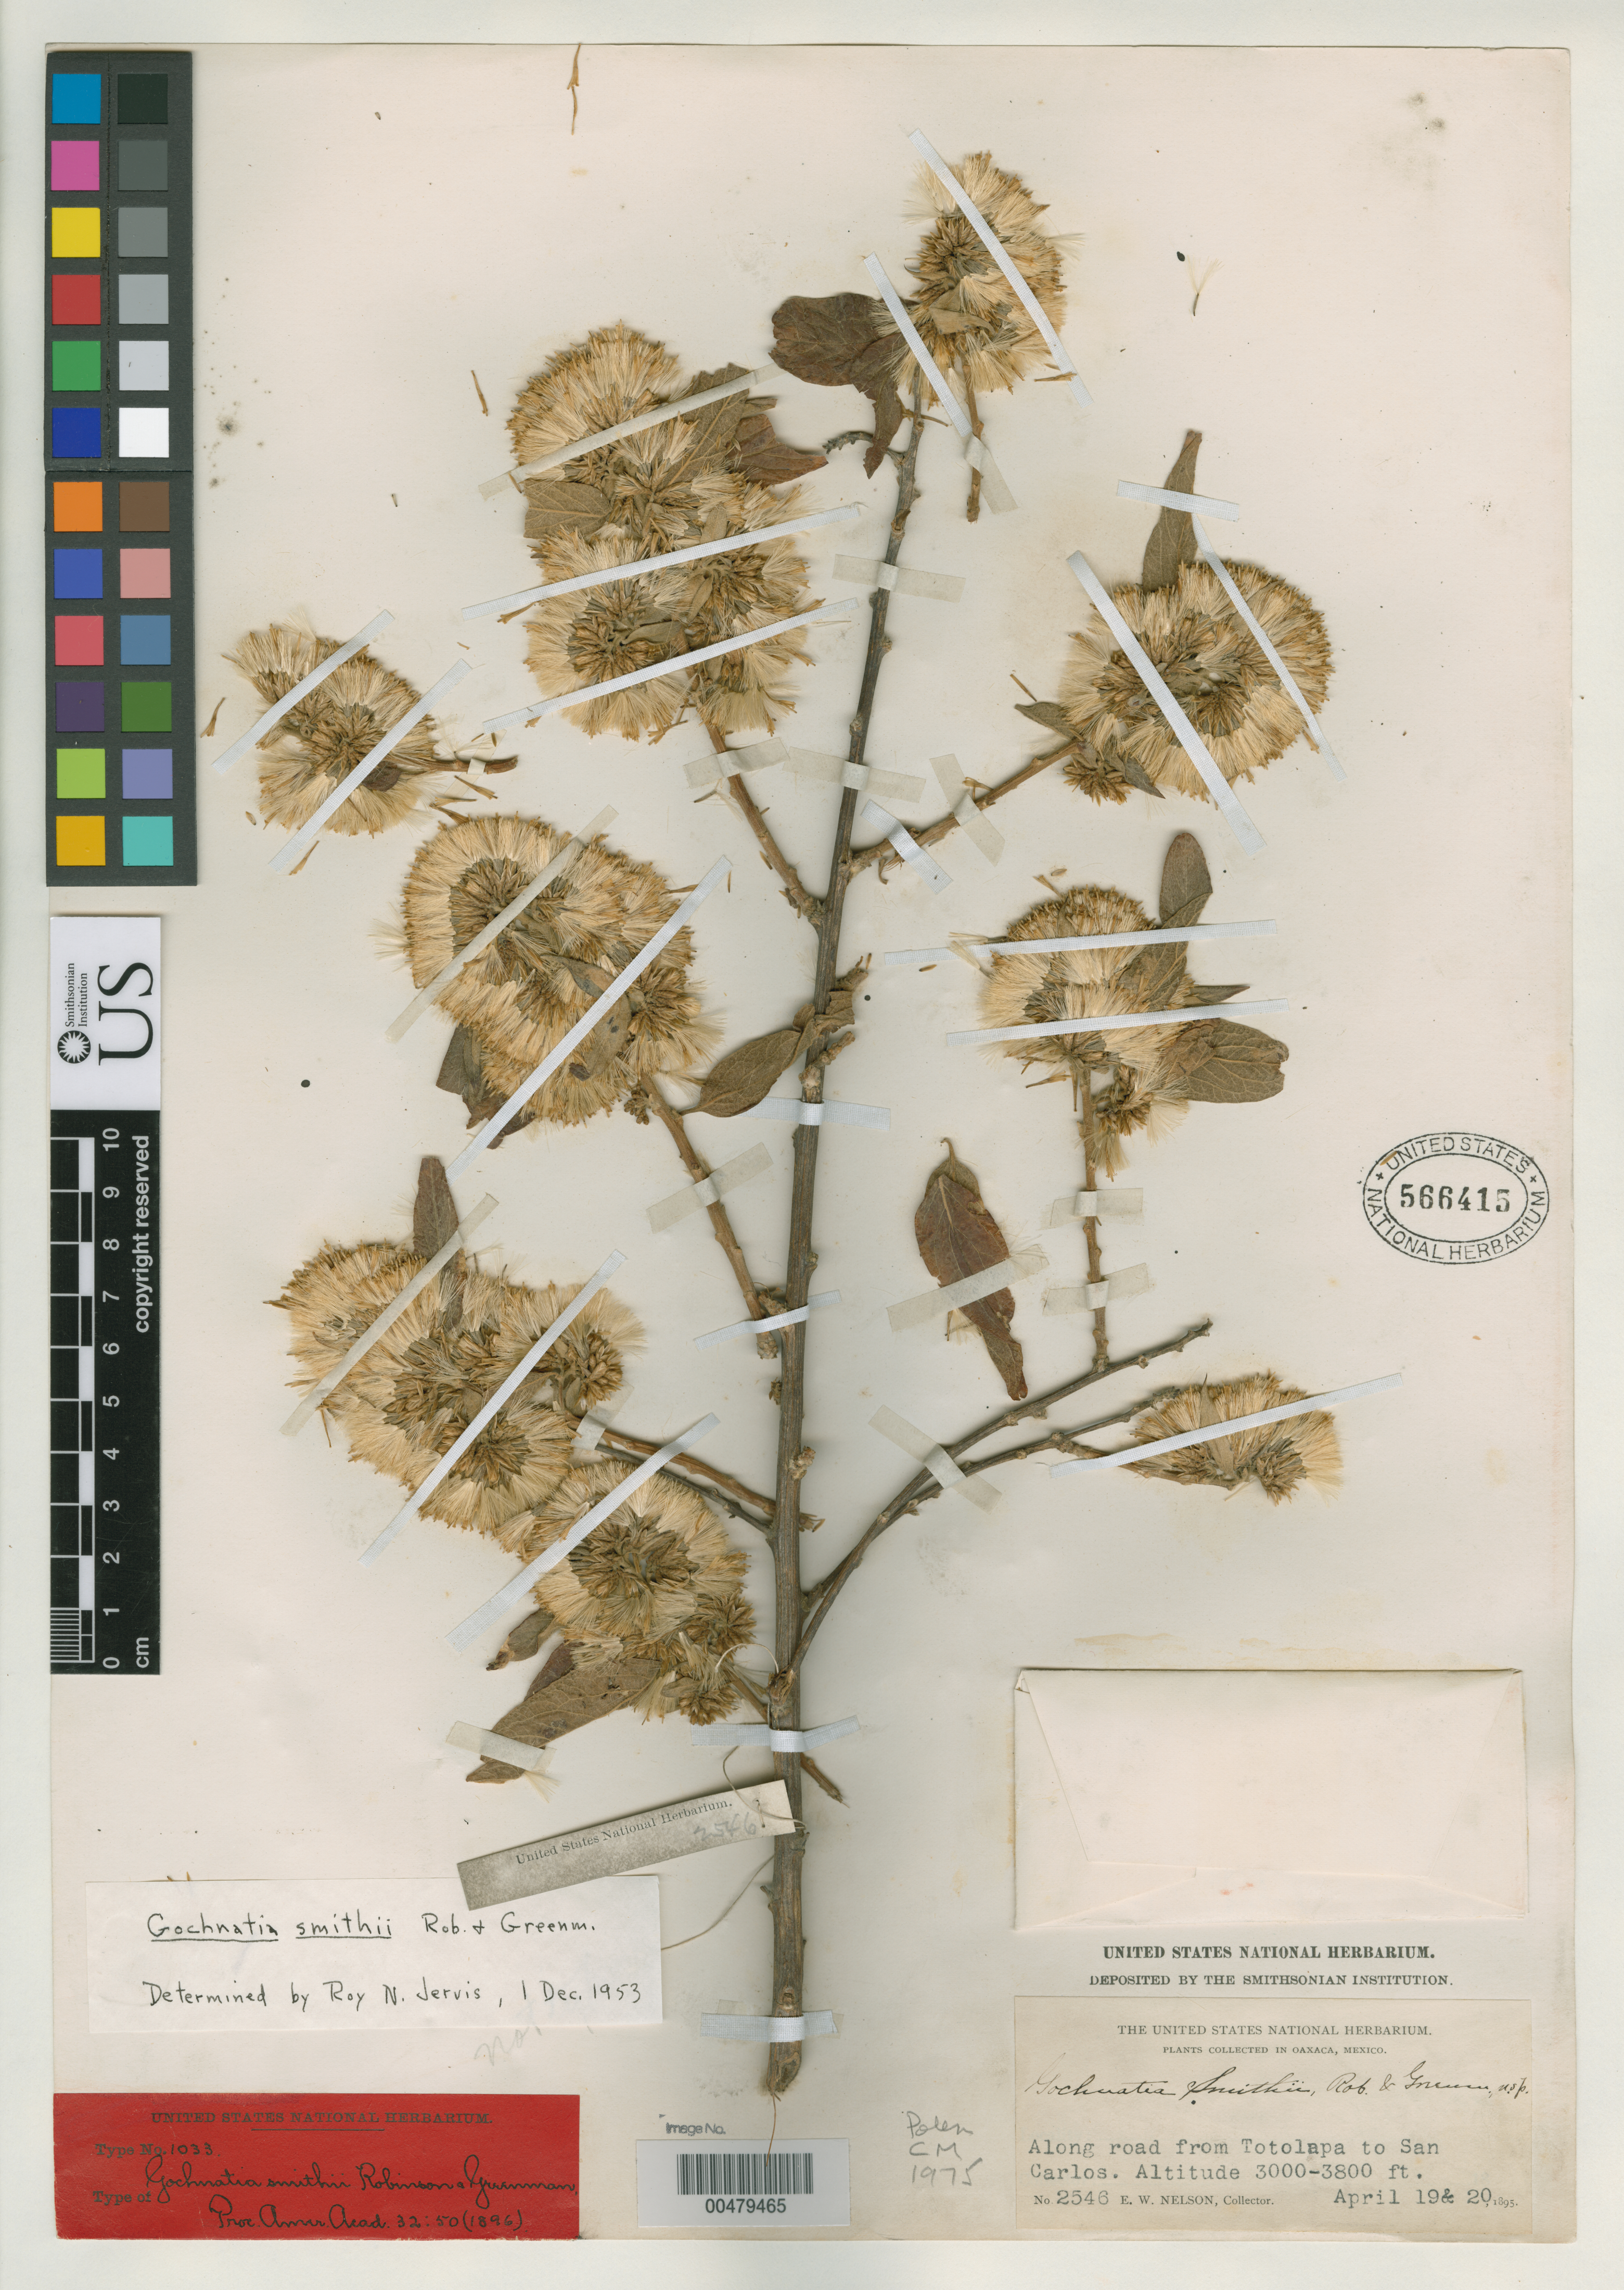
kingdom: Plantae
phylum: Tracheophyta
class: Magnoliopsida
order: Asterales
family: Asteraceae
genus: Gochnatia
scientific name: Gochnatia smithii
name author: B.L. Rob. & Greenm.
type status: Isosyntype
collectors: E. W. Nelson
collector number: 2546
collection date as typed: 19 Apr 1895 to 20 Apr 1895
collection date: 1895-04-19/1895-04-20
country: Mexico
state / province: Oaxaca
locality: Along road from Totolapa to San Carlos.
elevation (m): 914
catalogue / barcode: US 566415